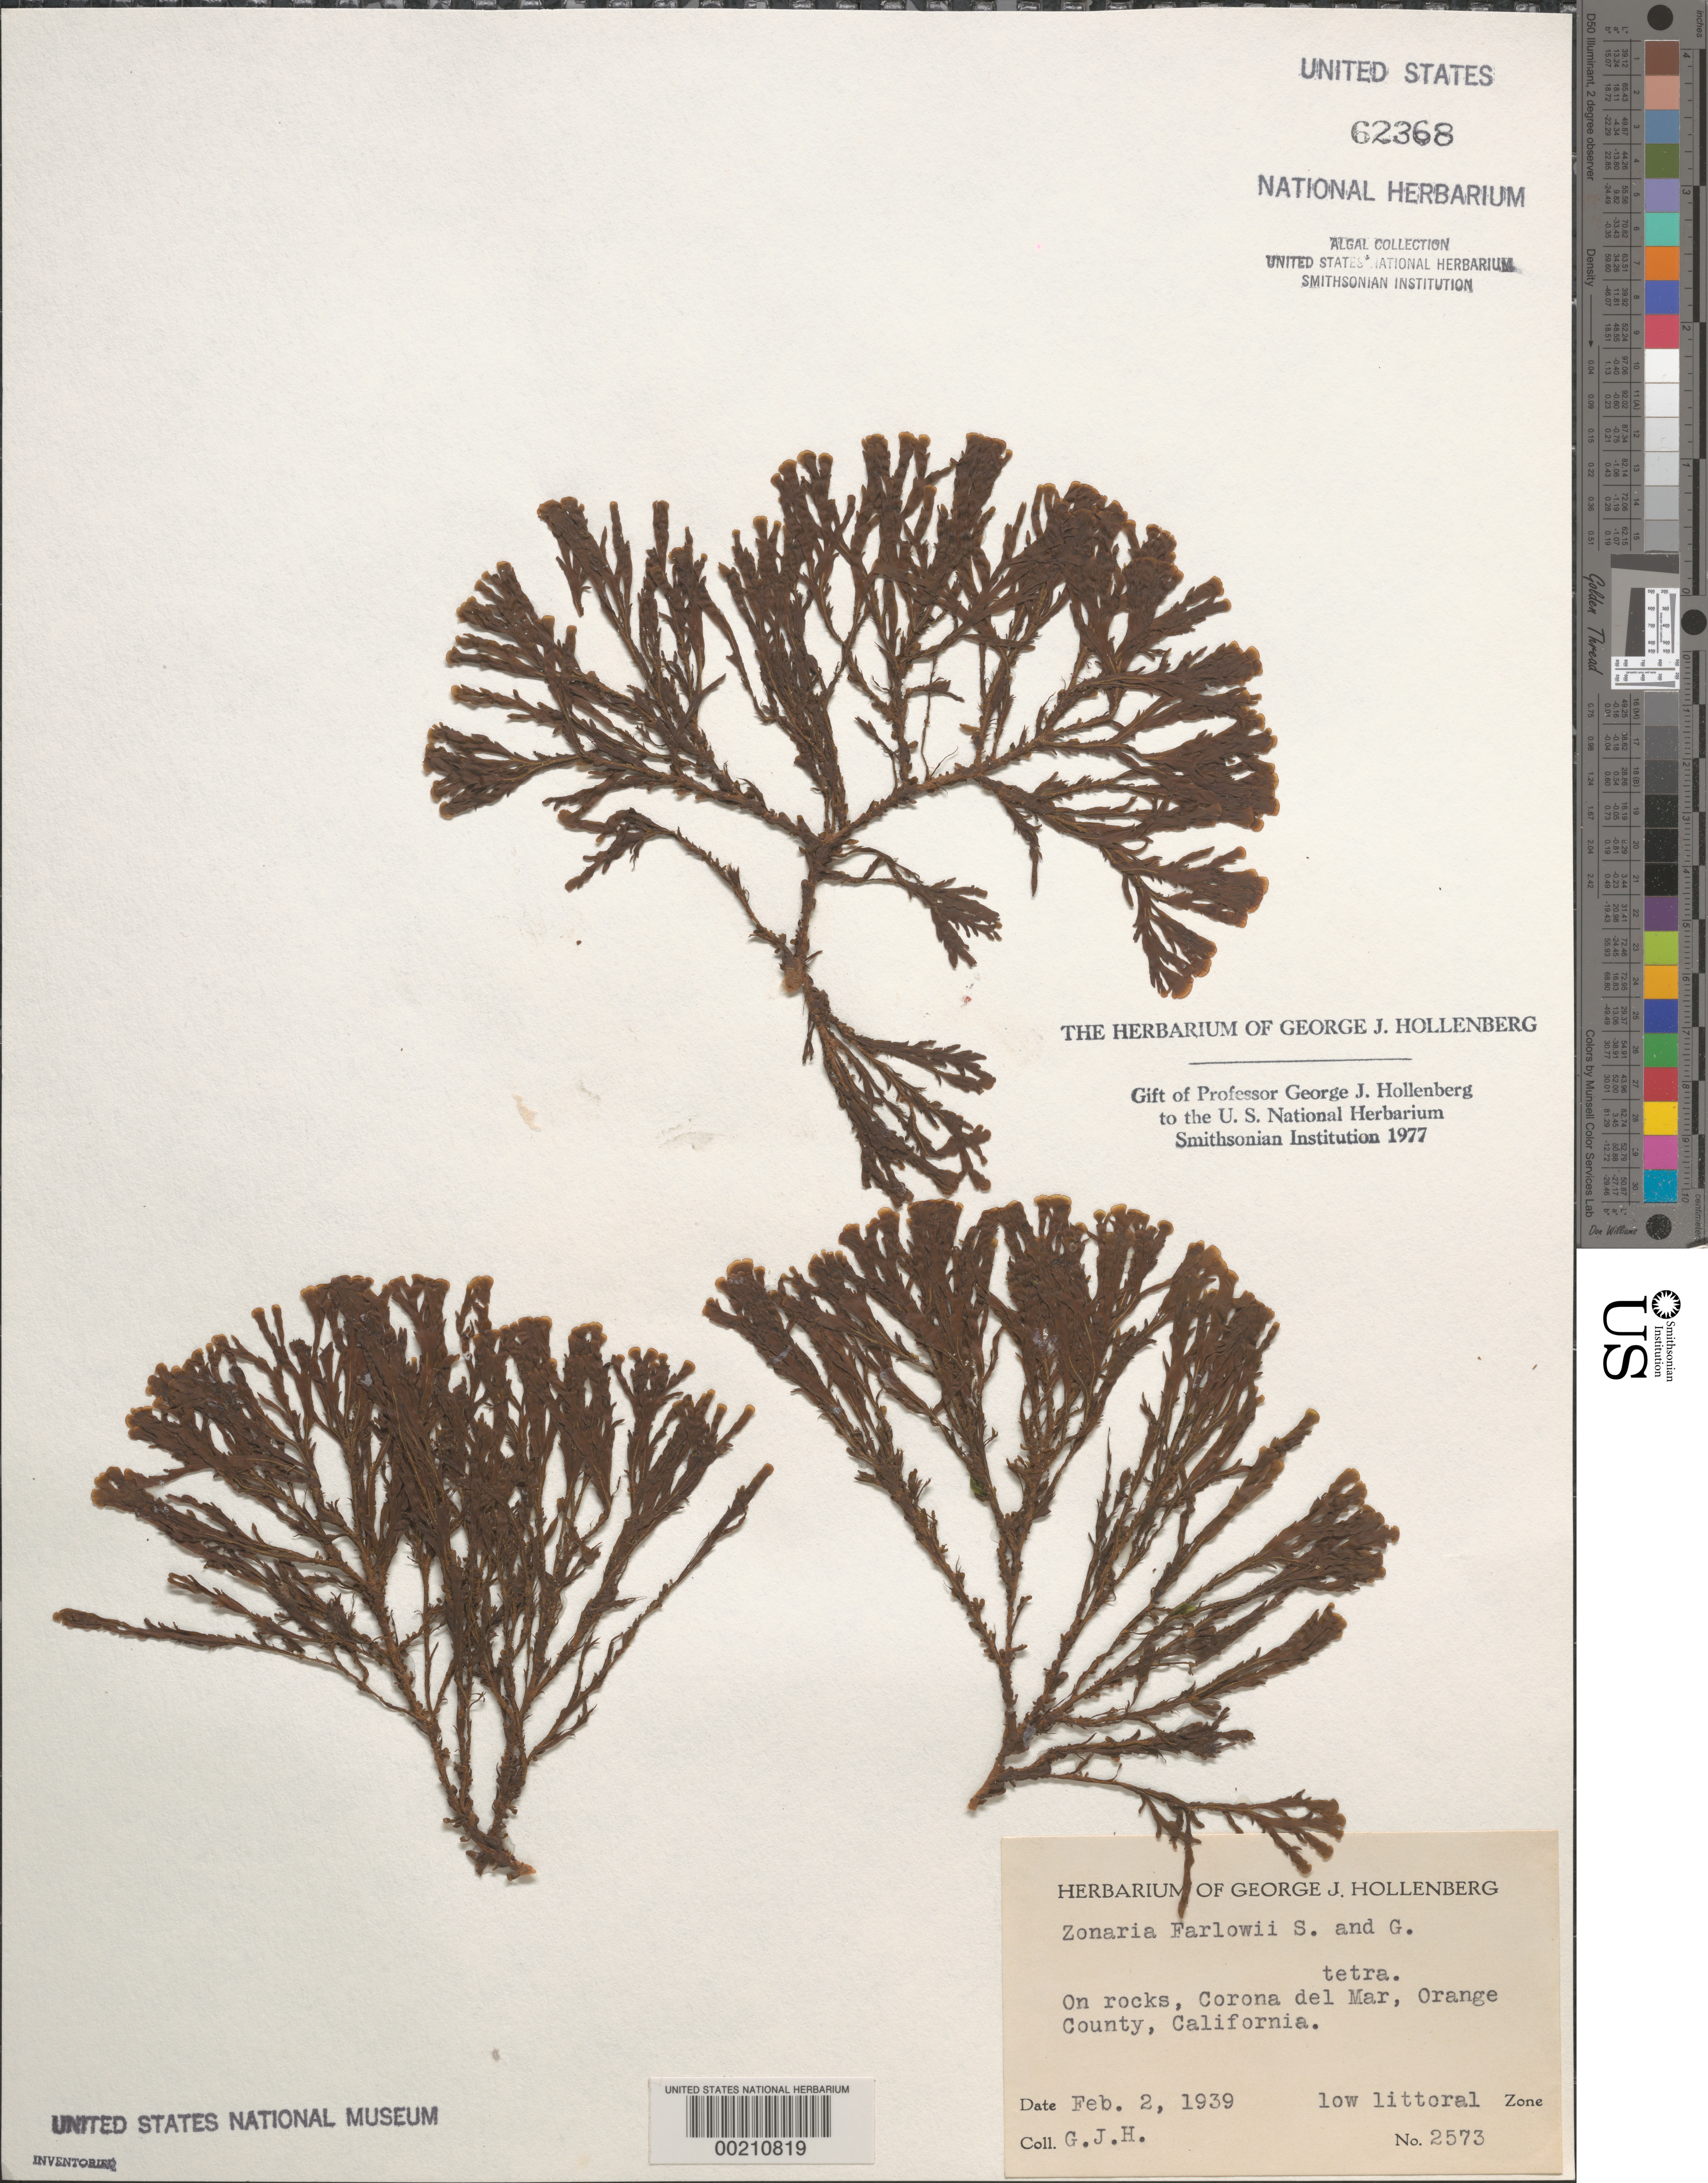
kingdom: Chromista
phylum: Ochrophyta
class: Phaeophyceae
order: Dictyotales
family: Dictyotaceae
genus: Zonaria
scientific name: Zonaria farlowii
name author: Setch. & N.L. Gardner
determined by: Hollenberg, George J.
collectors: G. Hollenberg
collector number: GJH 2573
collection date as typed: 02 Feb 1939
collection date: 1939-02-02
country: United States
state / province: California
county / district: Orange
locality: Corona del Mar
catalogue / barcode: US 62368